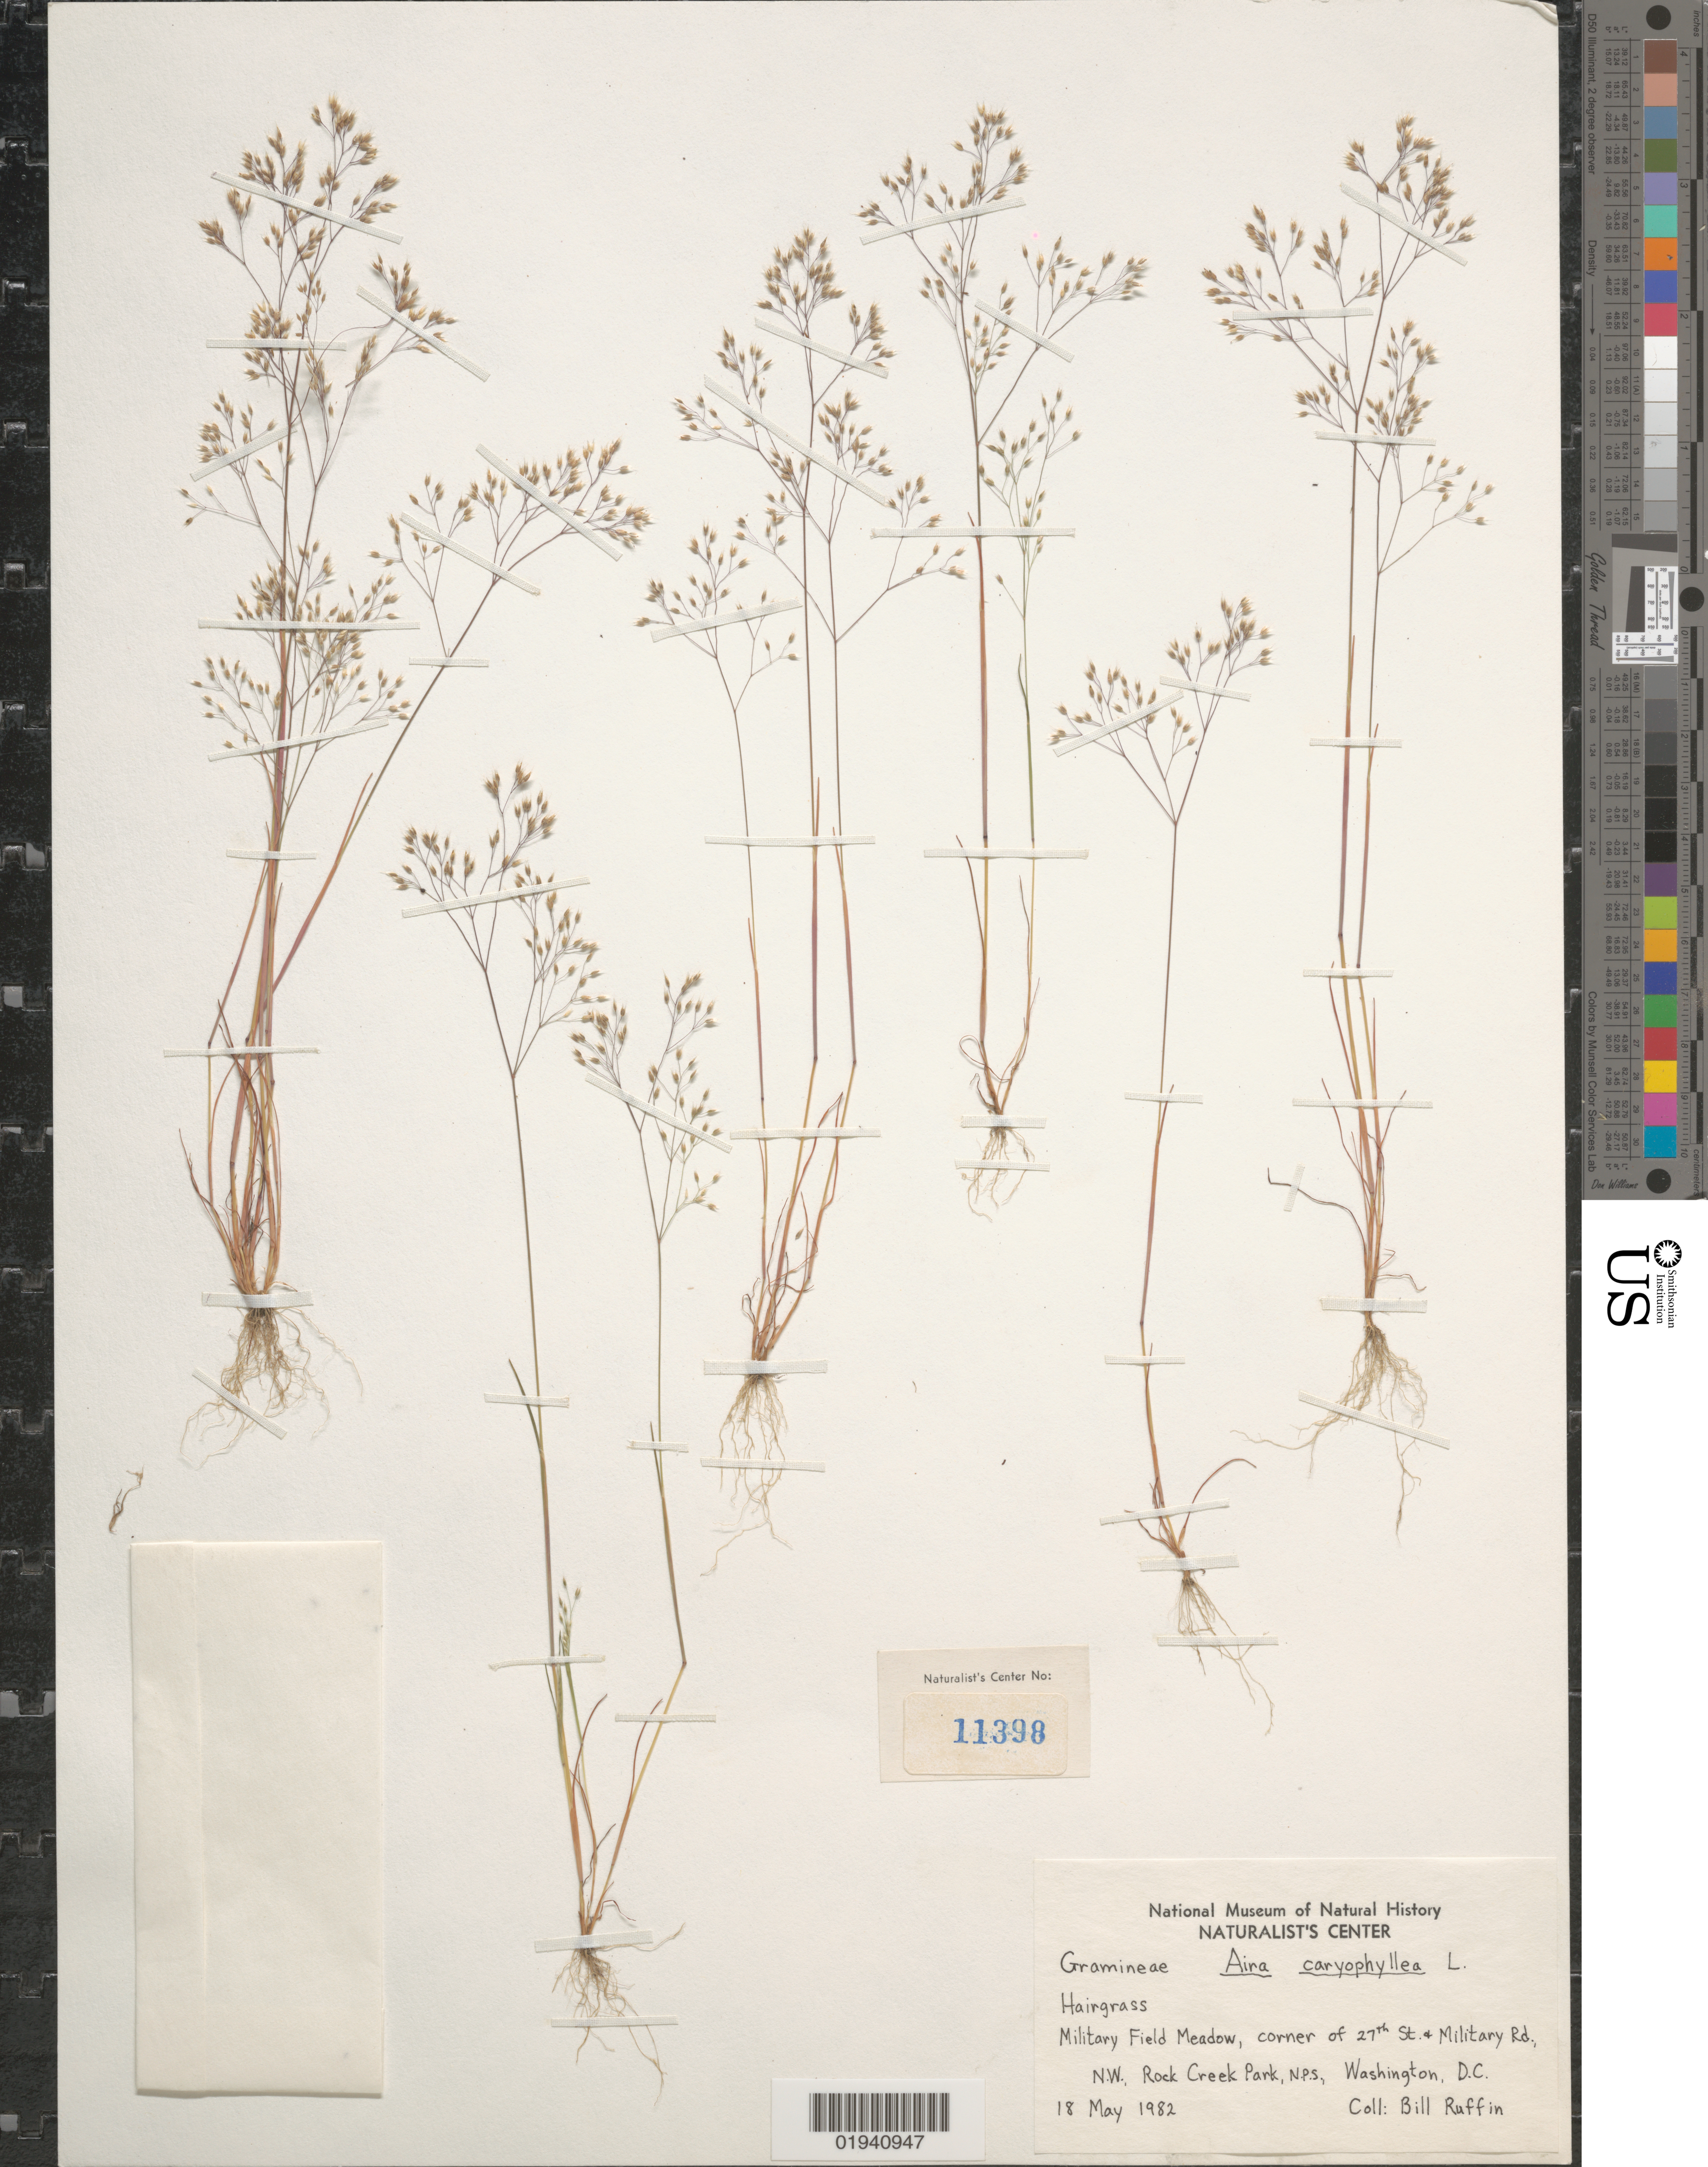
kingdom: Plantae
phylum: Tracheophyta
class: Liliopsida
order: Poales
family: Poaceae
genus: Aira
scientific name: Aira caryophyllea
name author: L.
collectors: B. Ruffin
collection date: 1982-05-18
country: United States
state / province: District of Columbia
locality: Military Field Meadow; corner of 27th St. and Military Rd., N.W., Rock Creek Park, N.P.S.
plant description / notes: Naturalist's Center #11398; Specimens returned from Naturalist Center